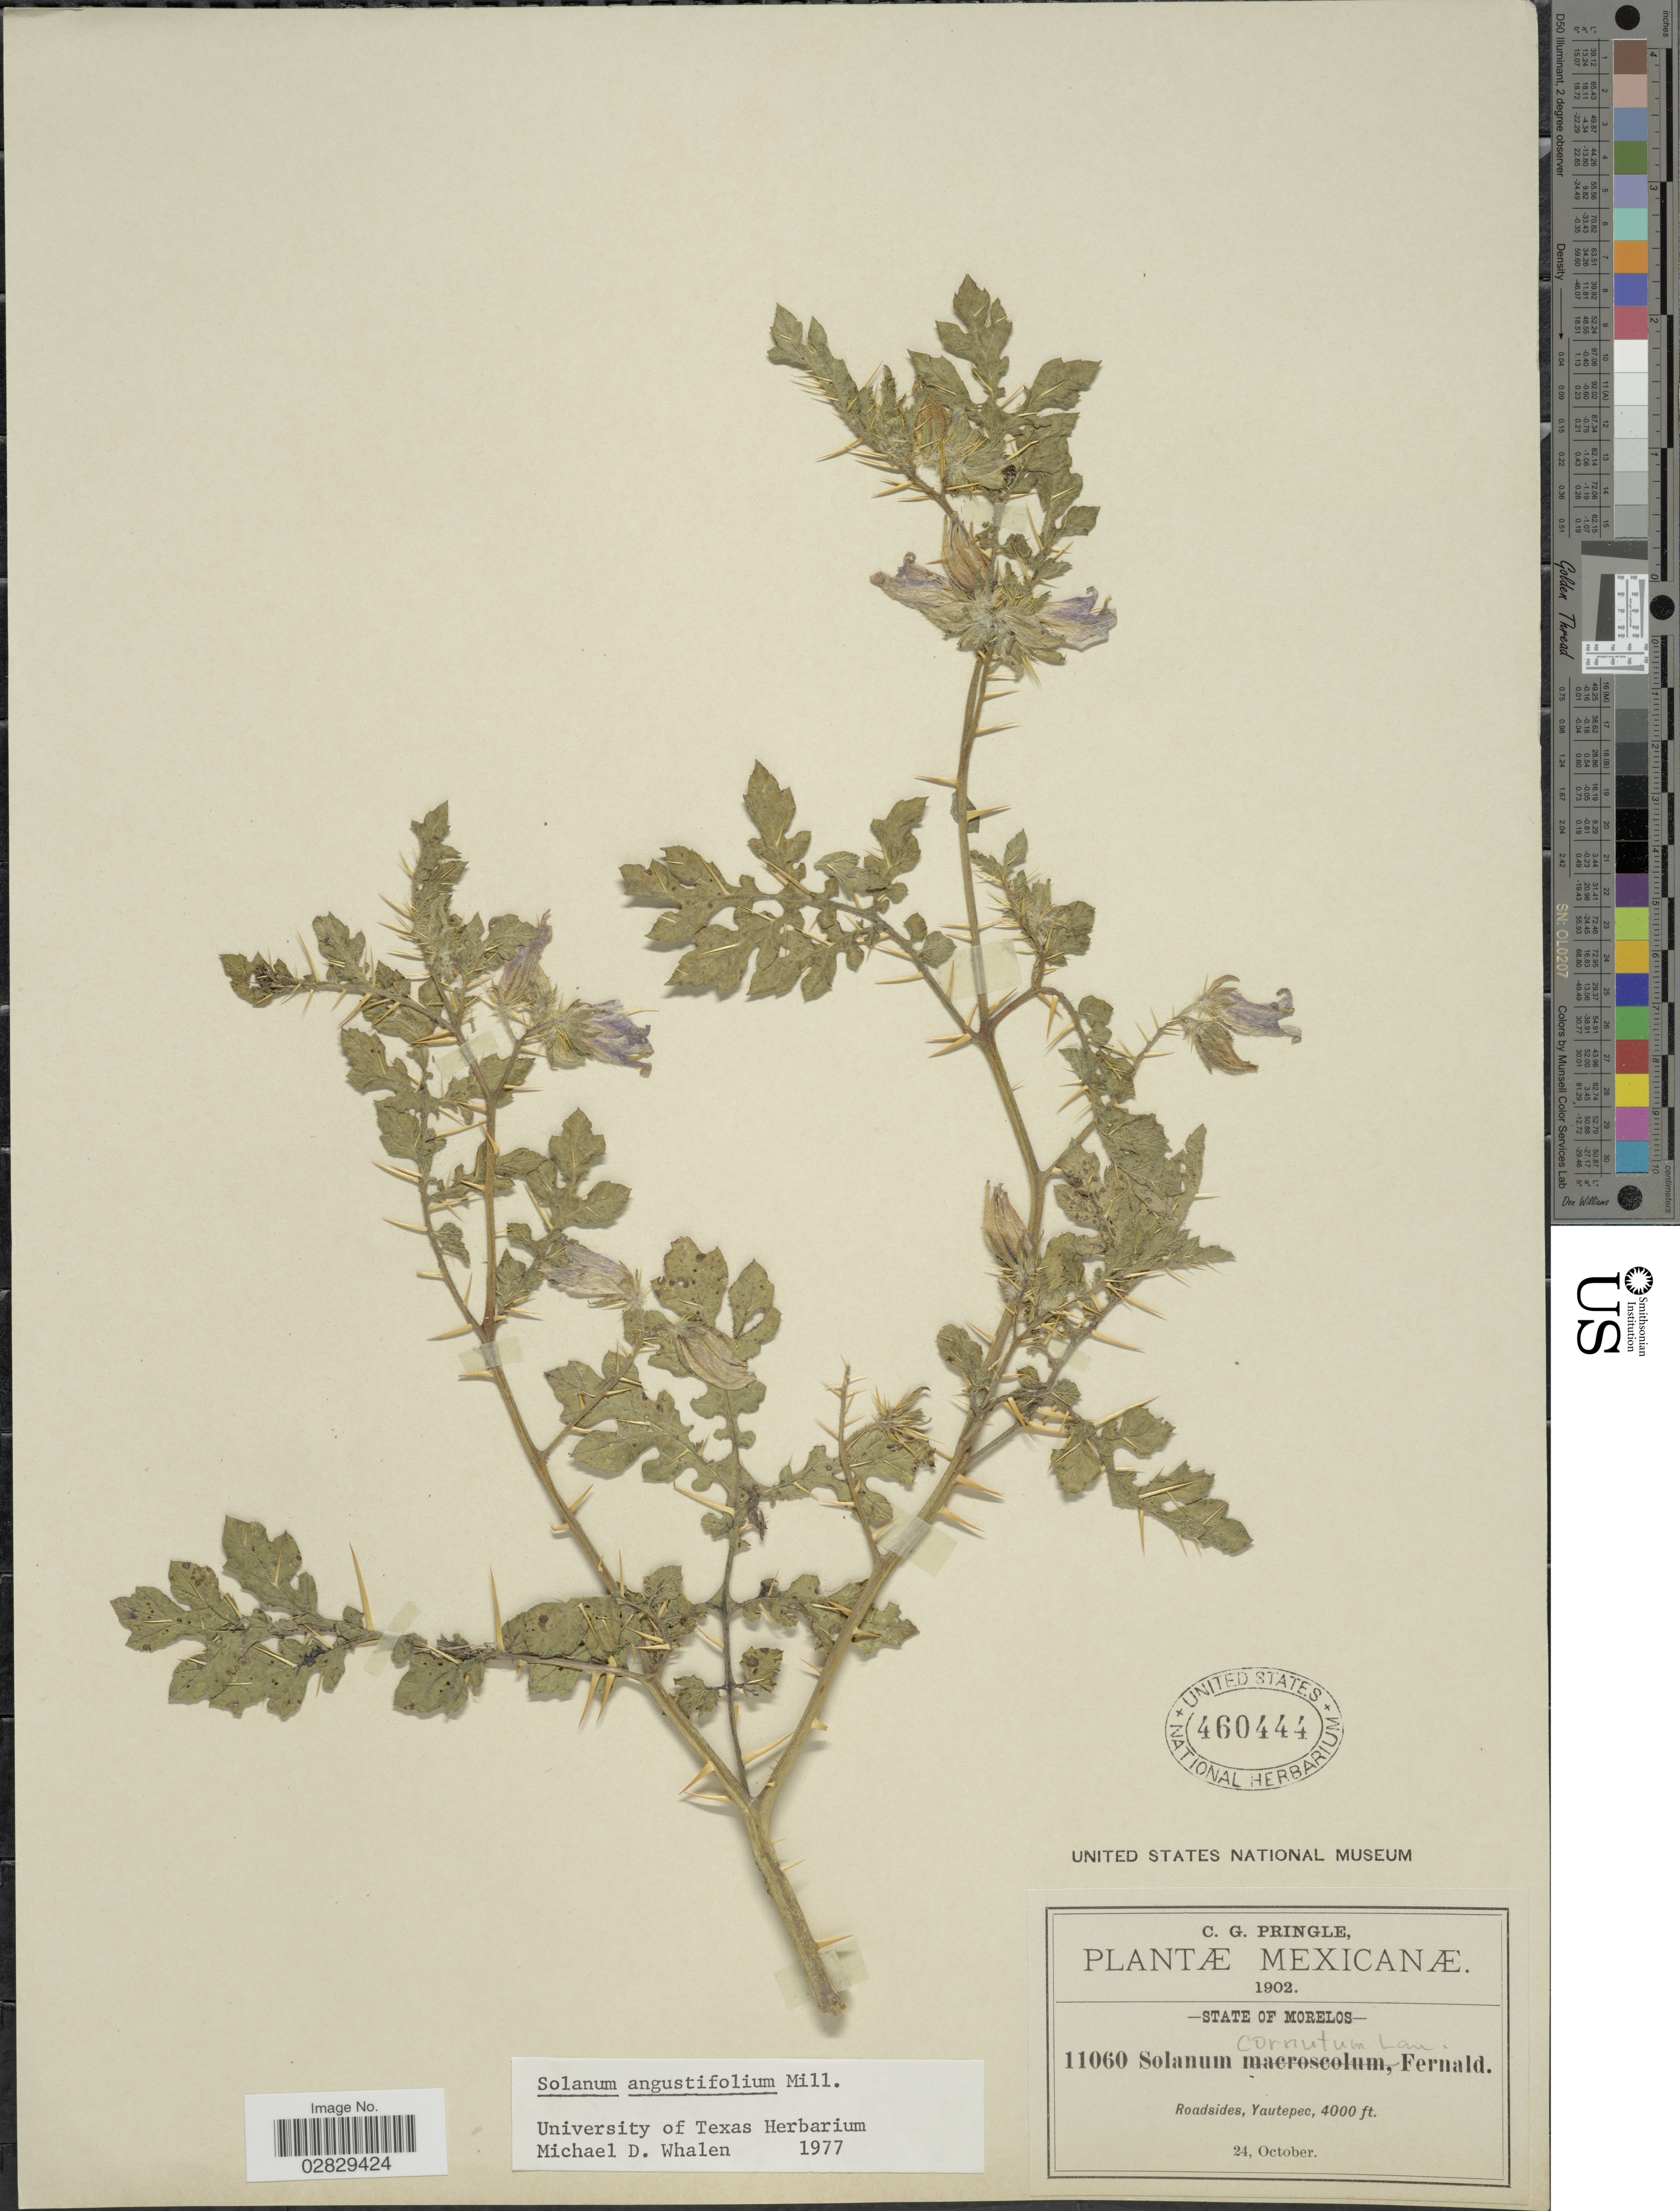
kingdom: Plantae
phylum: Tracheophyta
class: Magnoliopsida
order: Solanales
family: Solanaceae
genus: Solanum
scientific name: Solanum angustifolium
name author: Mill.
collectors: C. G. Pringle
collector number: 11060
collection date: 1902-10-24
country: Mexico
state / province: Morelos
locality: Roadsides, Yautepec.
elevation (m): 1219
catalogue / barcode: US 460444